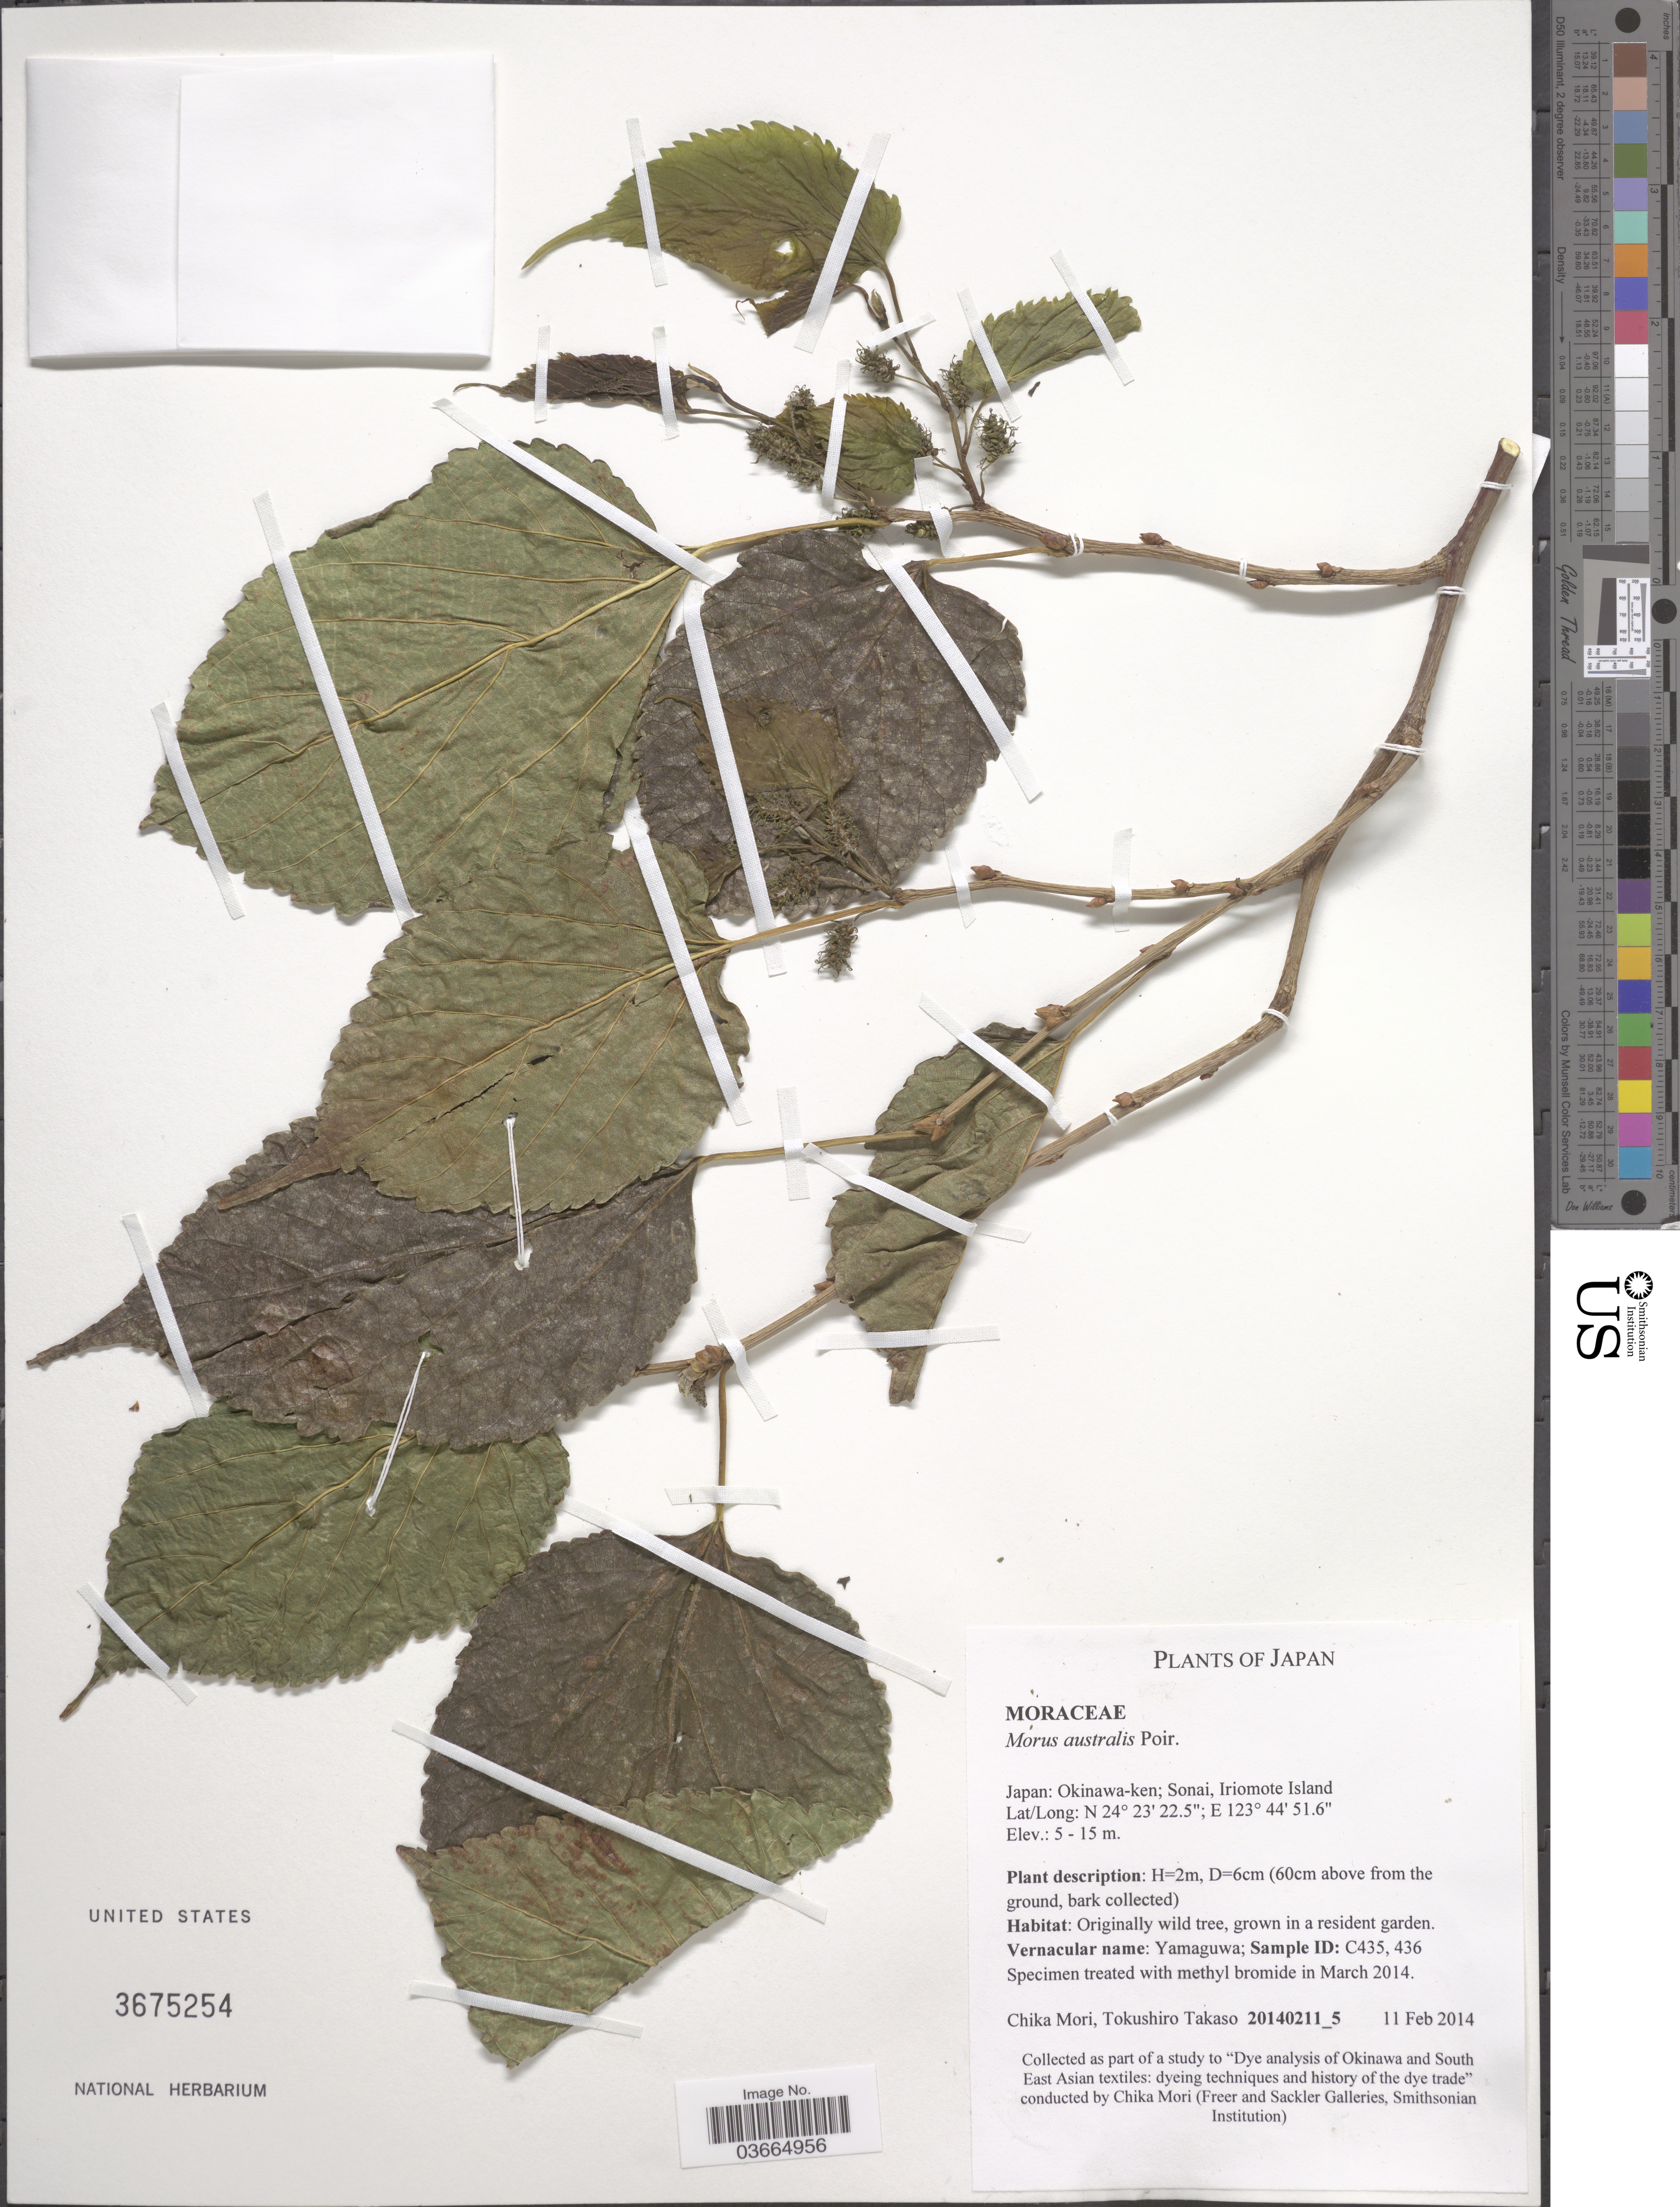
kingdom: Plantae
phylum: Tracheophyta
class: Magnoliopsida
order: Rosales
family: Moraceae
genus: Morus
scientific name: Morus australis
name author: Poir.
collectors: C. Mori & T. Takaso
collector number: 20140211_5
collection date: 2014-02-11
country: Japan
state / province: Okinawa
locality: Okinawa-ken; Sonai, Iriomote Island.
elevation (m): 5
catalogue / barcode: US 3675254